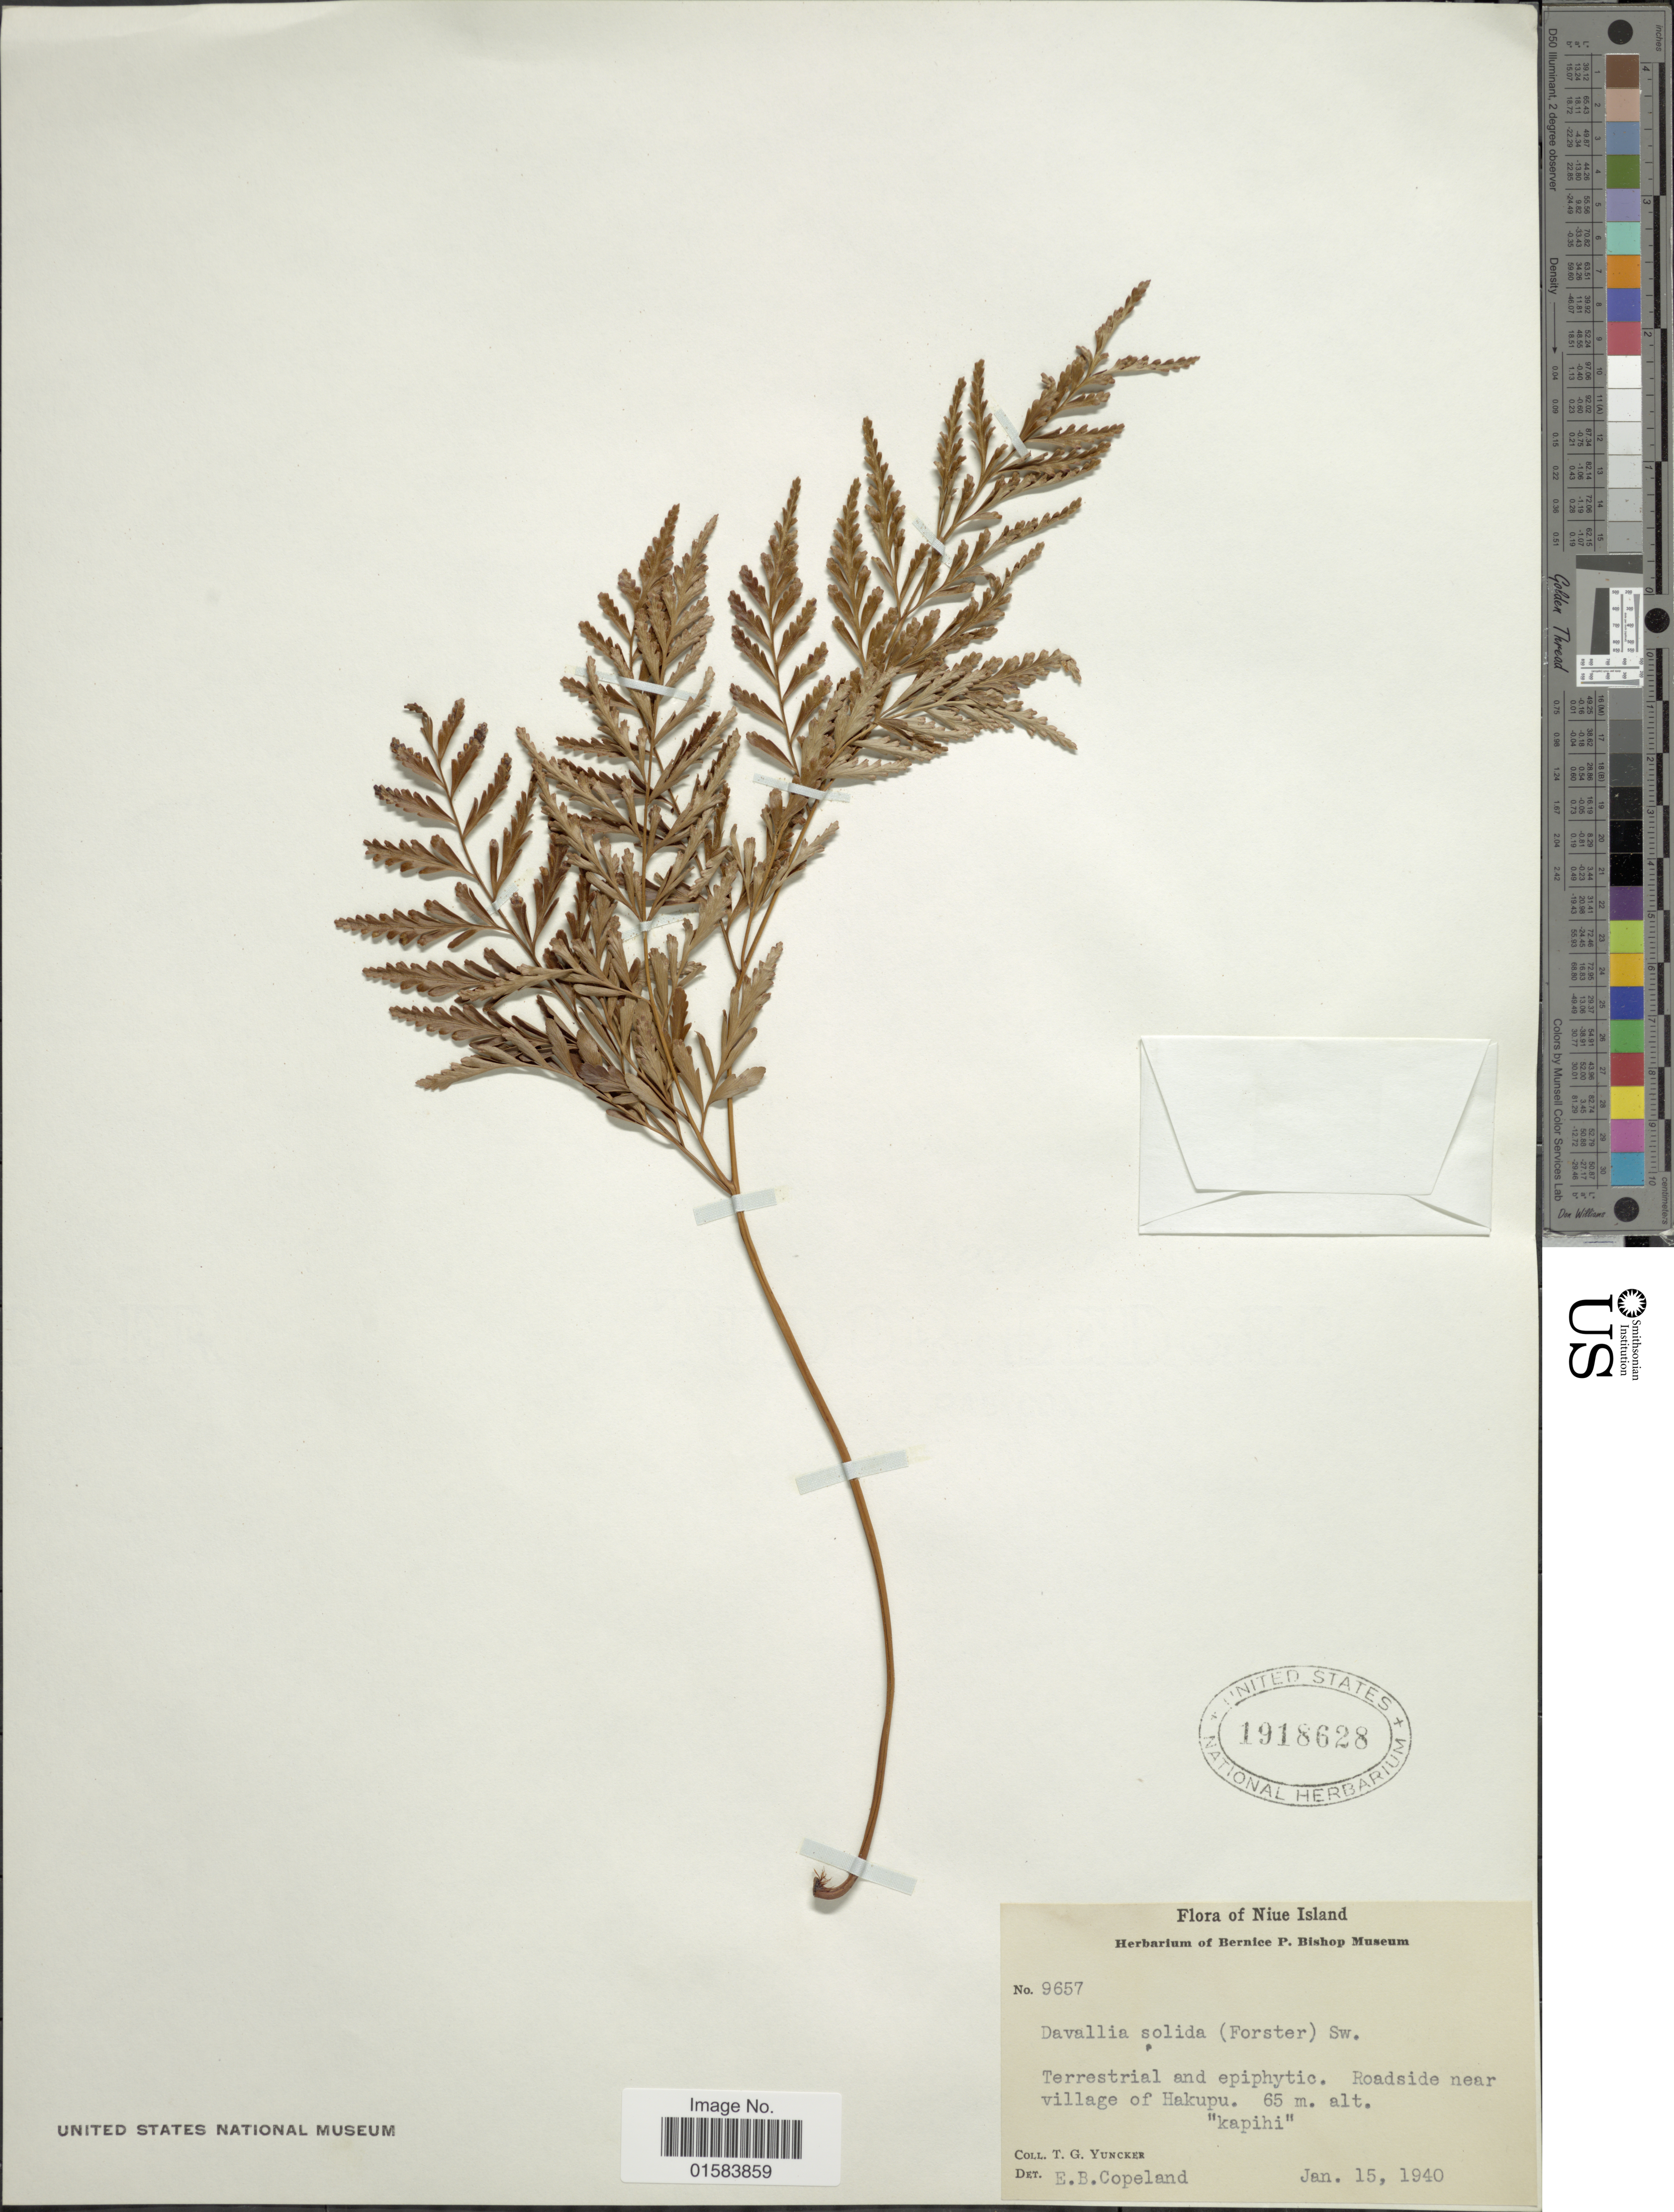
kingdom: Plantae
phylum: Tracheophyta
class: Polypodiopsida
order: Polypodiales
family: Davalliaceae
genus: Davallia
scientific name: Davallia solida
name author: (G. Forst.) Sw.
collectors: T. G. Yuncker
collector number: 9657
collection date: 1940-01-15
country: Niue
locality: Niue Island, Roadside near village of Hakupu, 'kapihi'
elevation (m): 65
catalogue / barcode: US 1918628